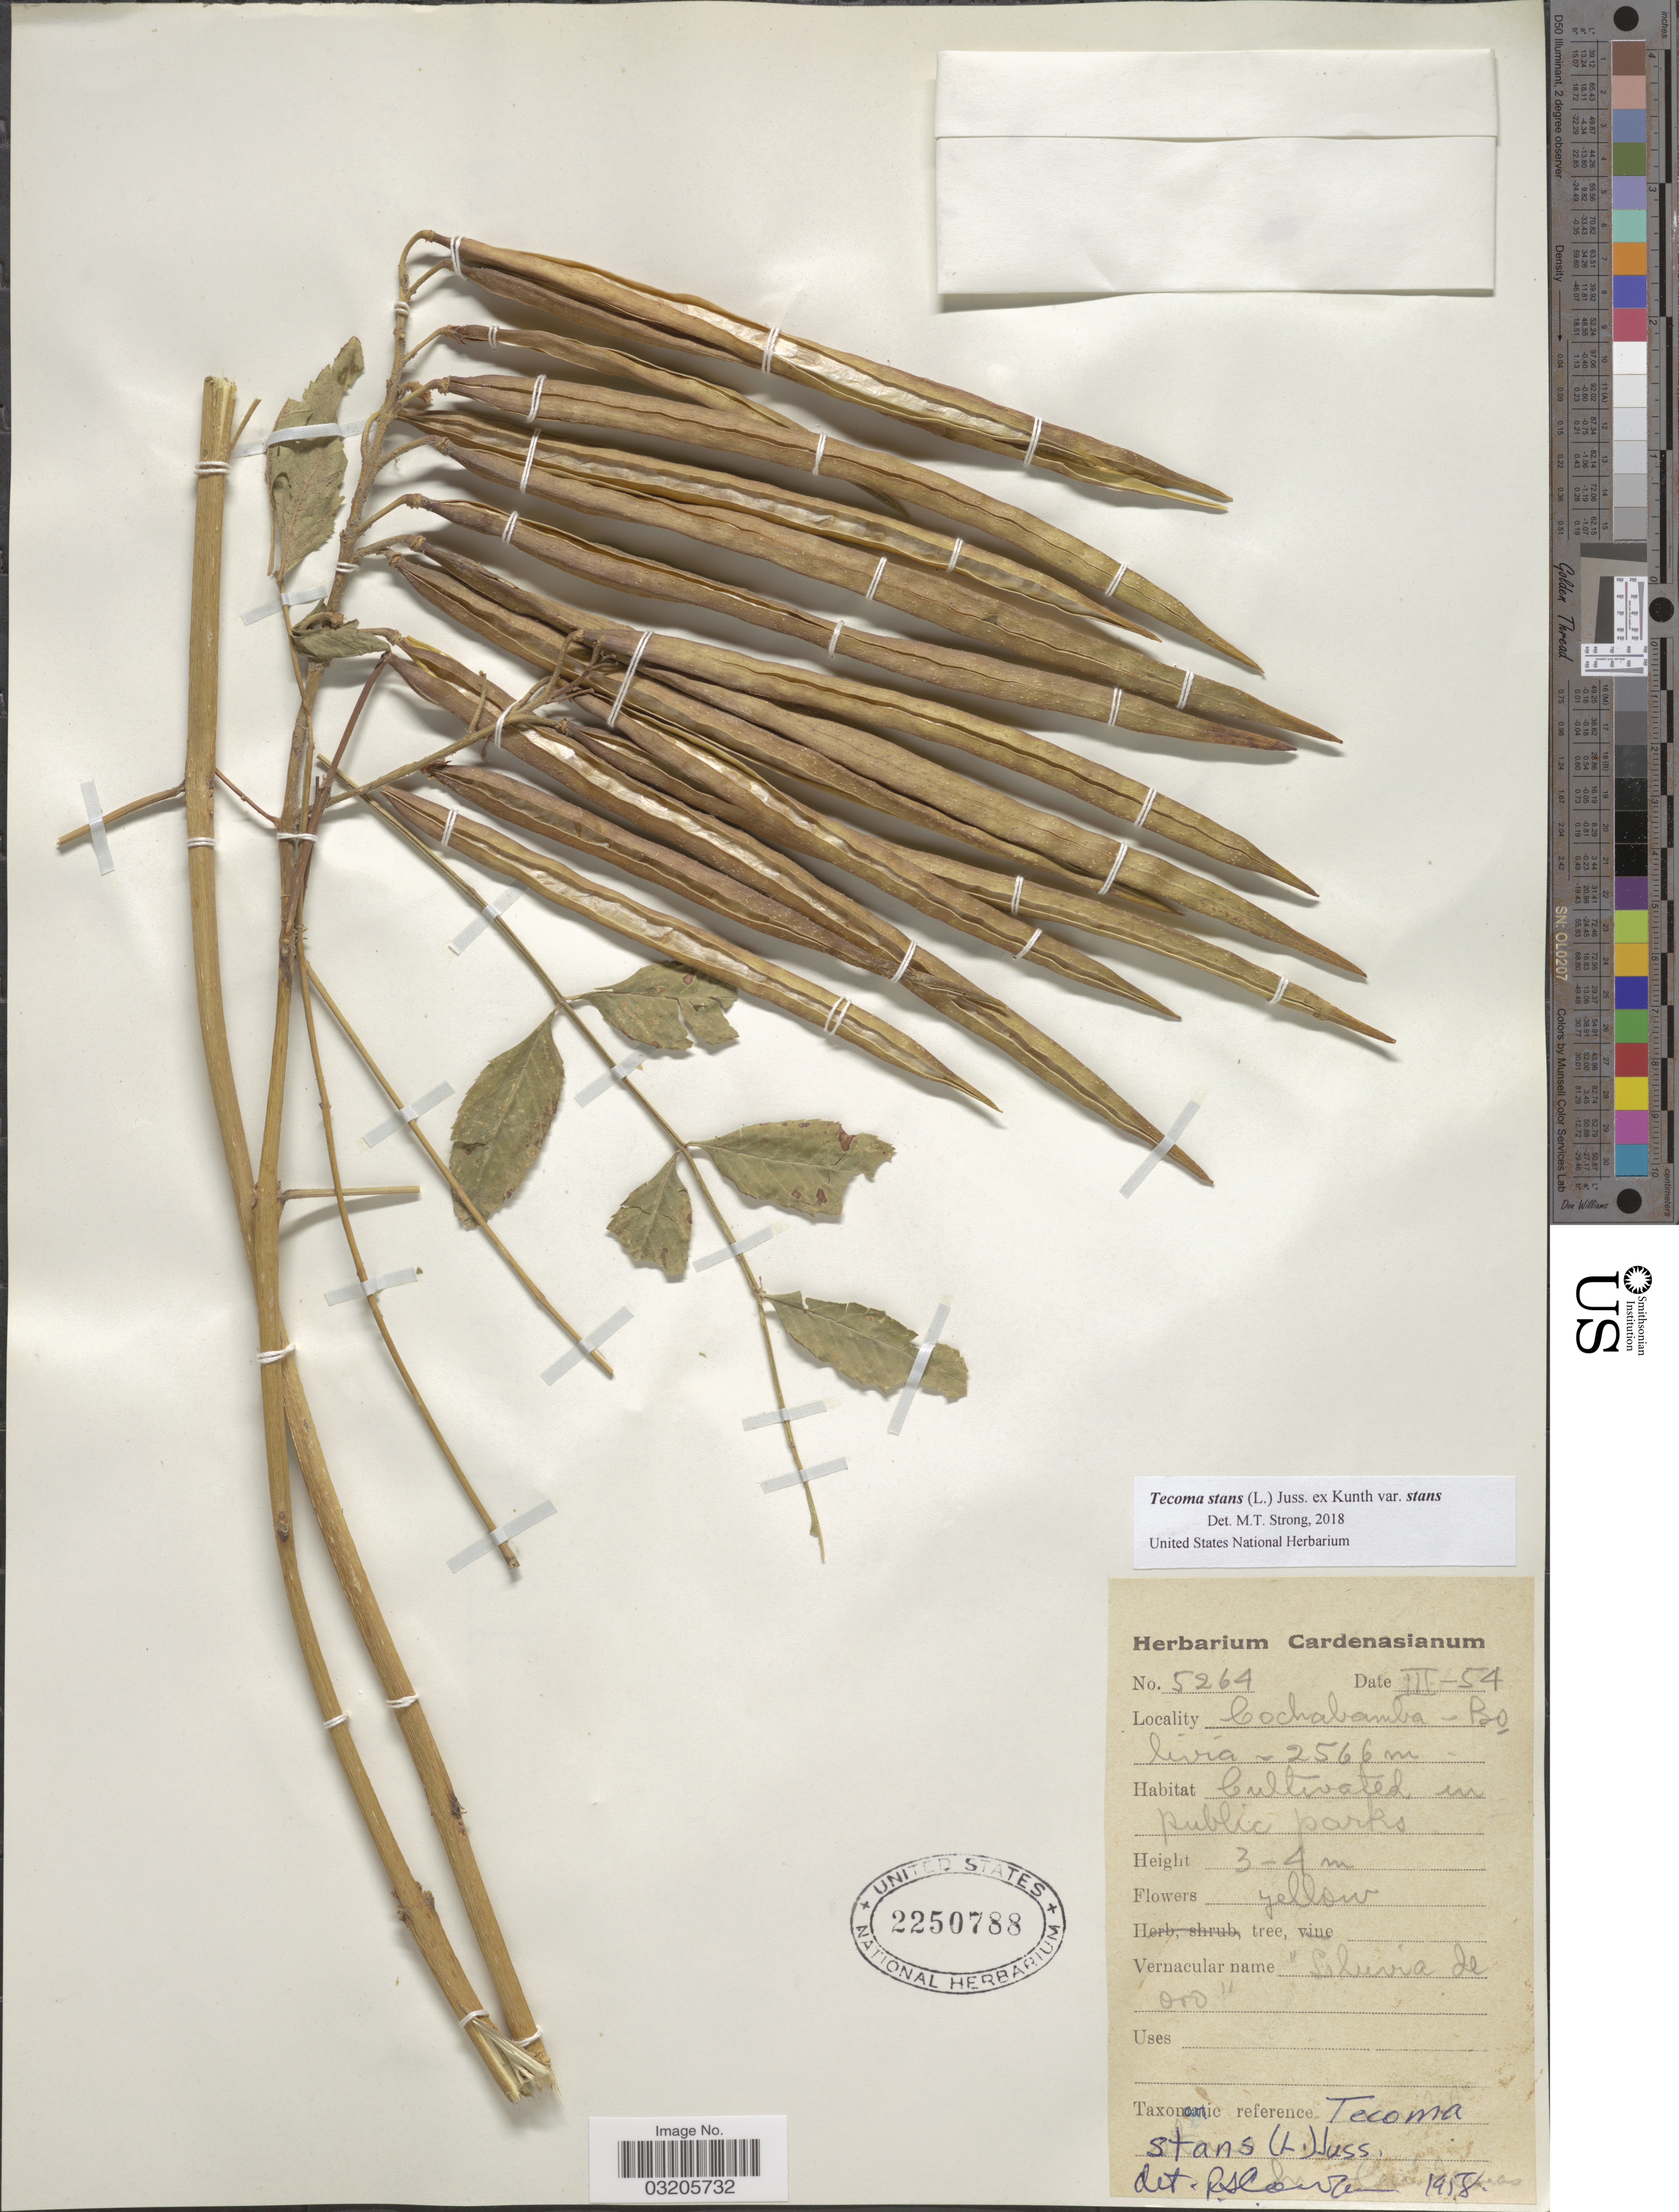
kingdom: Plantae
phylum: Tracheophyta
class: Magnoliopsida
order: Lamiales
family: Bignoniaceae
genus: Tecoma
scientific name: Tecoma stans var. stans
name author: (L.) Juss. ex Kunth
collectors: M. Cárdenas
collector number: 5264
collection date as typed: Transcribed d/m/y: /3/54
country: Bolivia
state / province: Cochabamba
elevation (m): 2566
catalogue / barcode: US 2250788